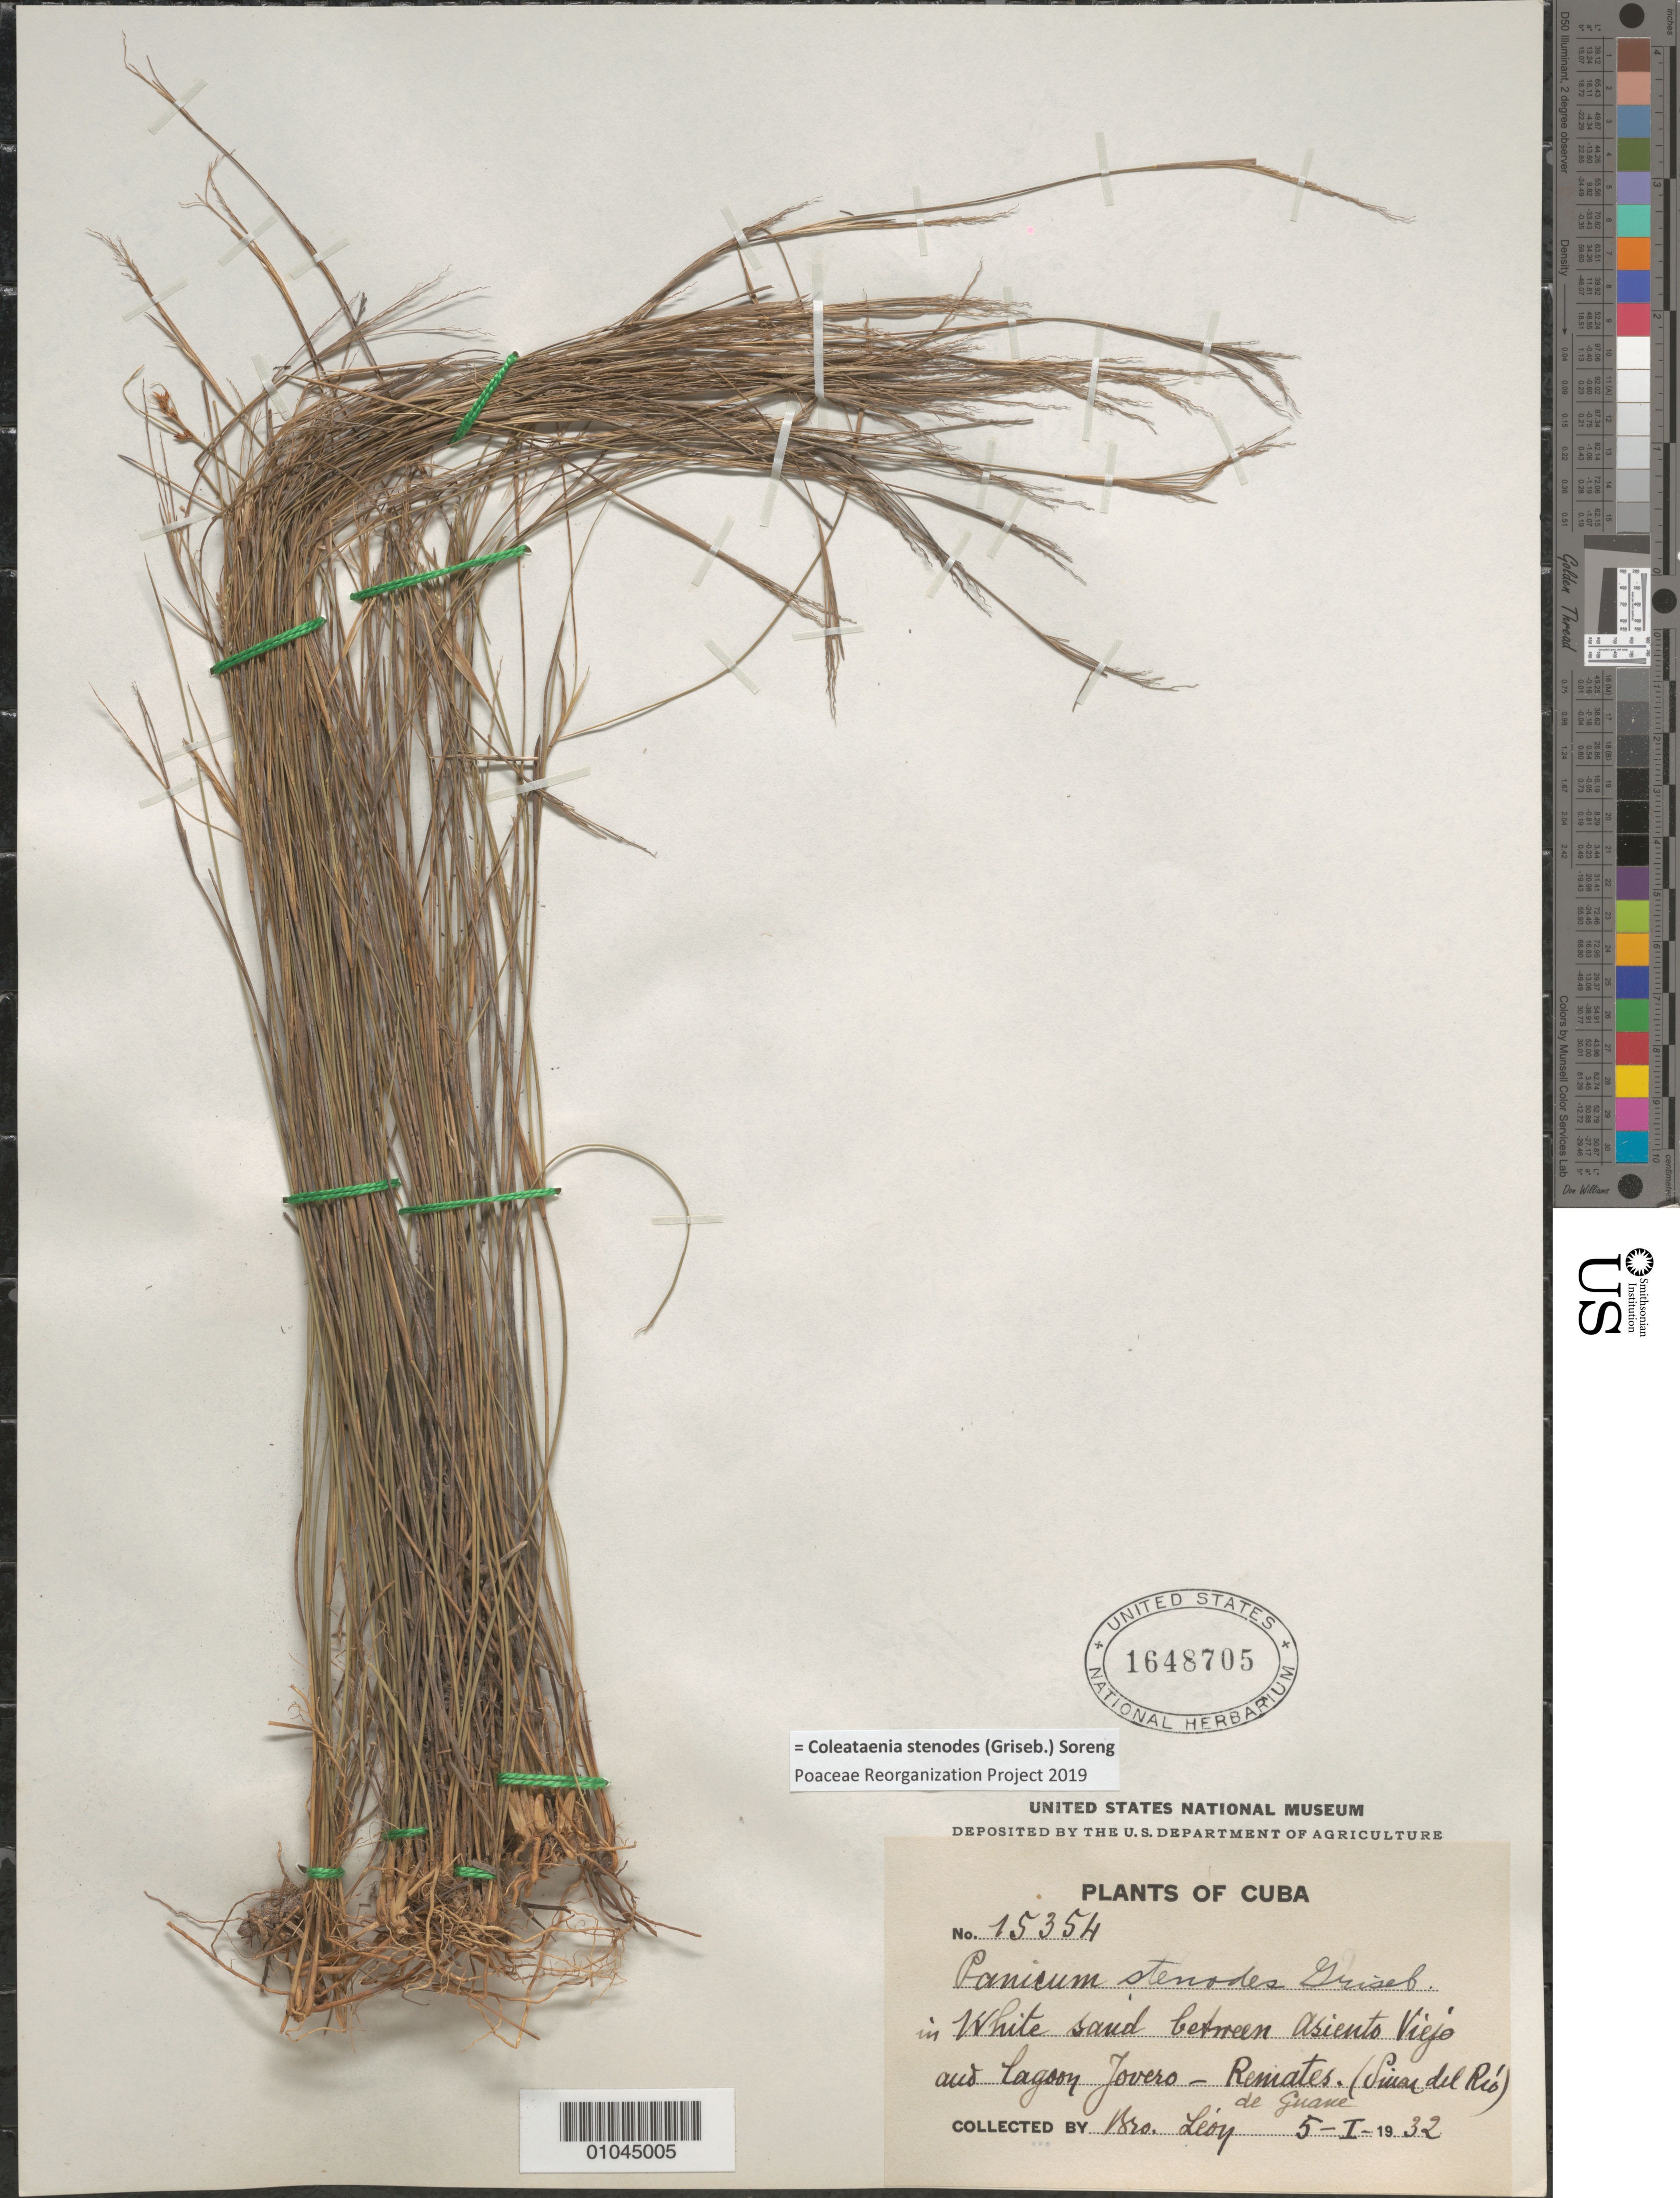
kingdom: Plantae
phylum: Tracheophyta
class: Liliopsida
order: Poales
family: Poaceae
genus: Panicum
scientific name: Panicum stenodes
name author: Griseb.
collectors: Bro. León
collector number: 15354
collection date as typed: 05 Jan 1932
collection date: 1932-01-05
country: Cuba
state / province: Pinar del Rio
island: Cuba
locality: Between Asiento Viejo and lagoon Jovero, Remates de Guane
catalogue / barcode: US 1648705